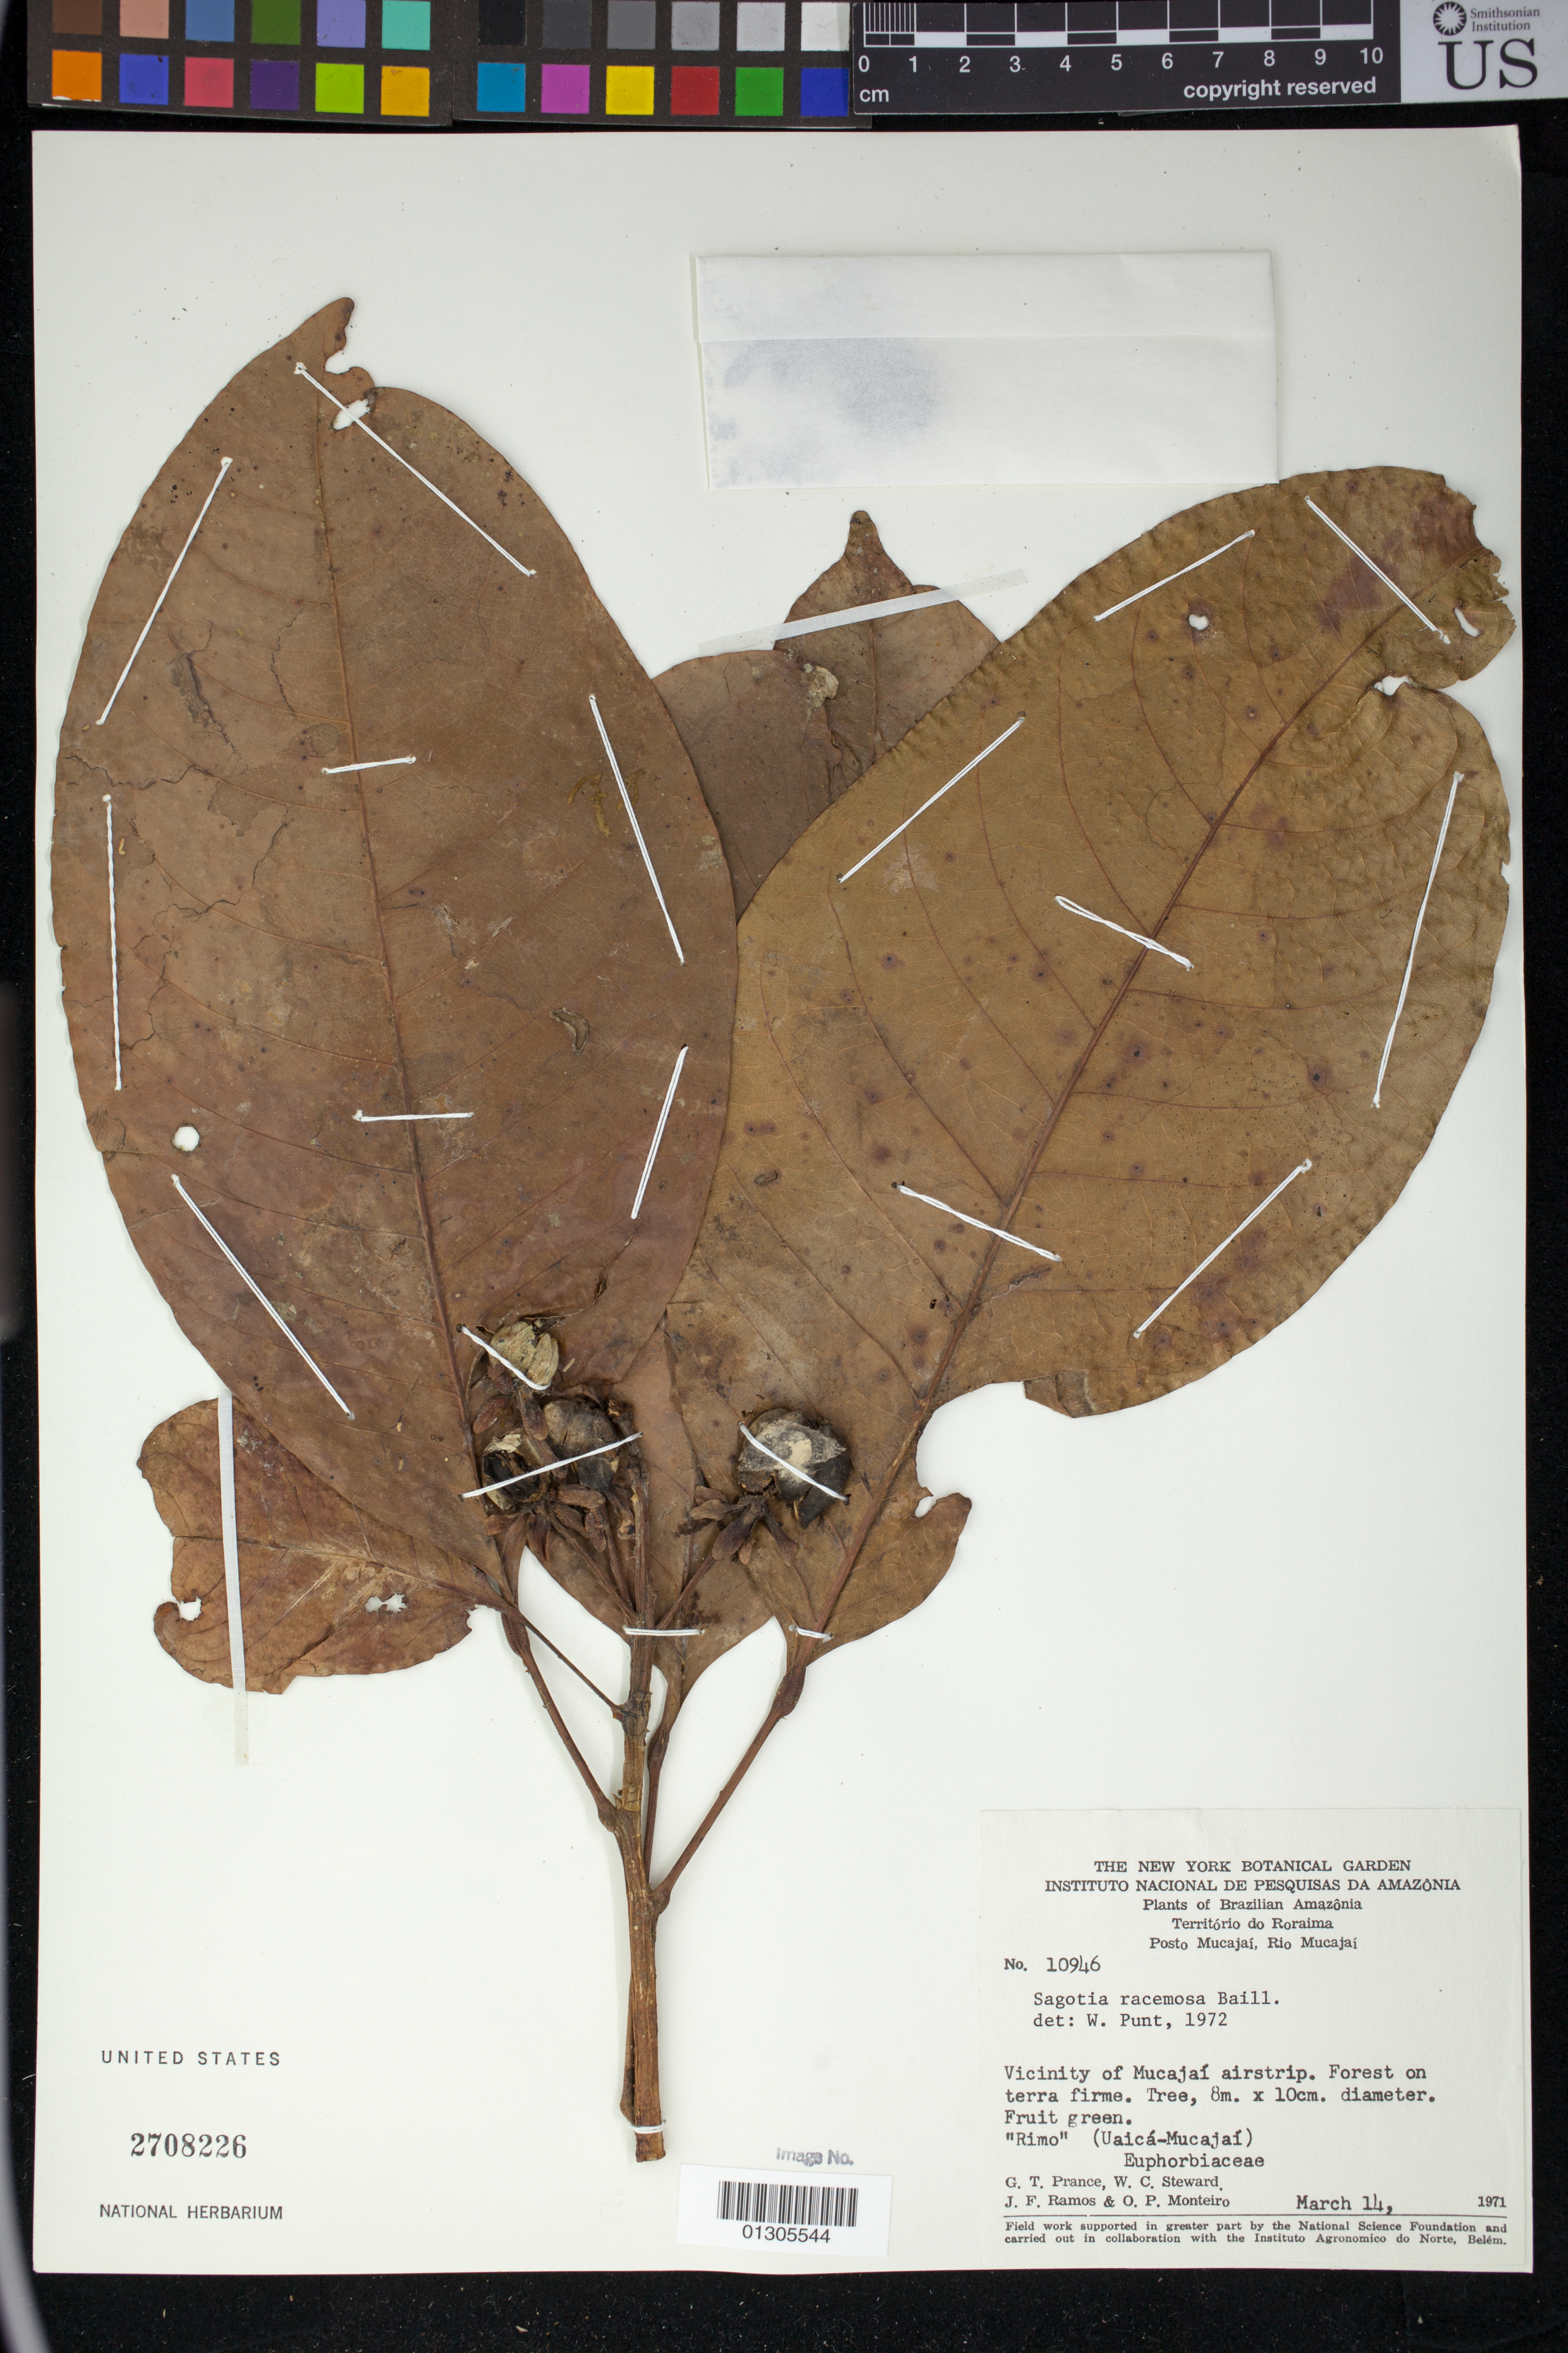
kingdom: Plantae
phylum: Tracheophyta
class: Magnoliopsida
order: Malpighiales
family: Euphorbiaceae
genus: Sagotia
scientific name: Sagotia racemosa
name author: Baill.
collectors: G. T. Prance, W. C. Steward, J. F. Ramos & O. P. Monteiro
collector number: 10946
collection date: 1971-03-14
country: Brazil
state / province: Roraima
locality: Posto Mucajaí, Rio Mucajaí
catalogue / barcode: US 2708226